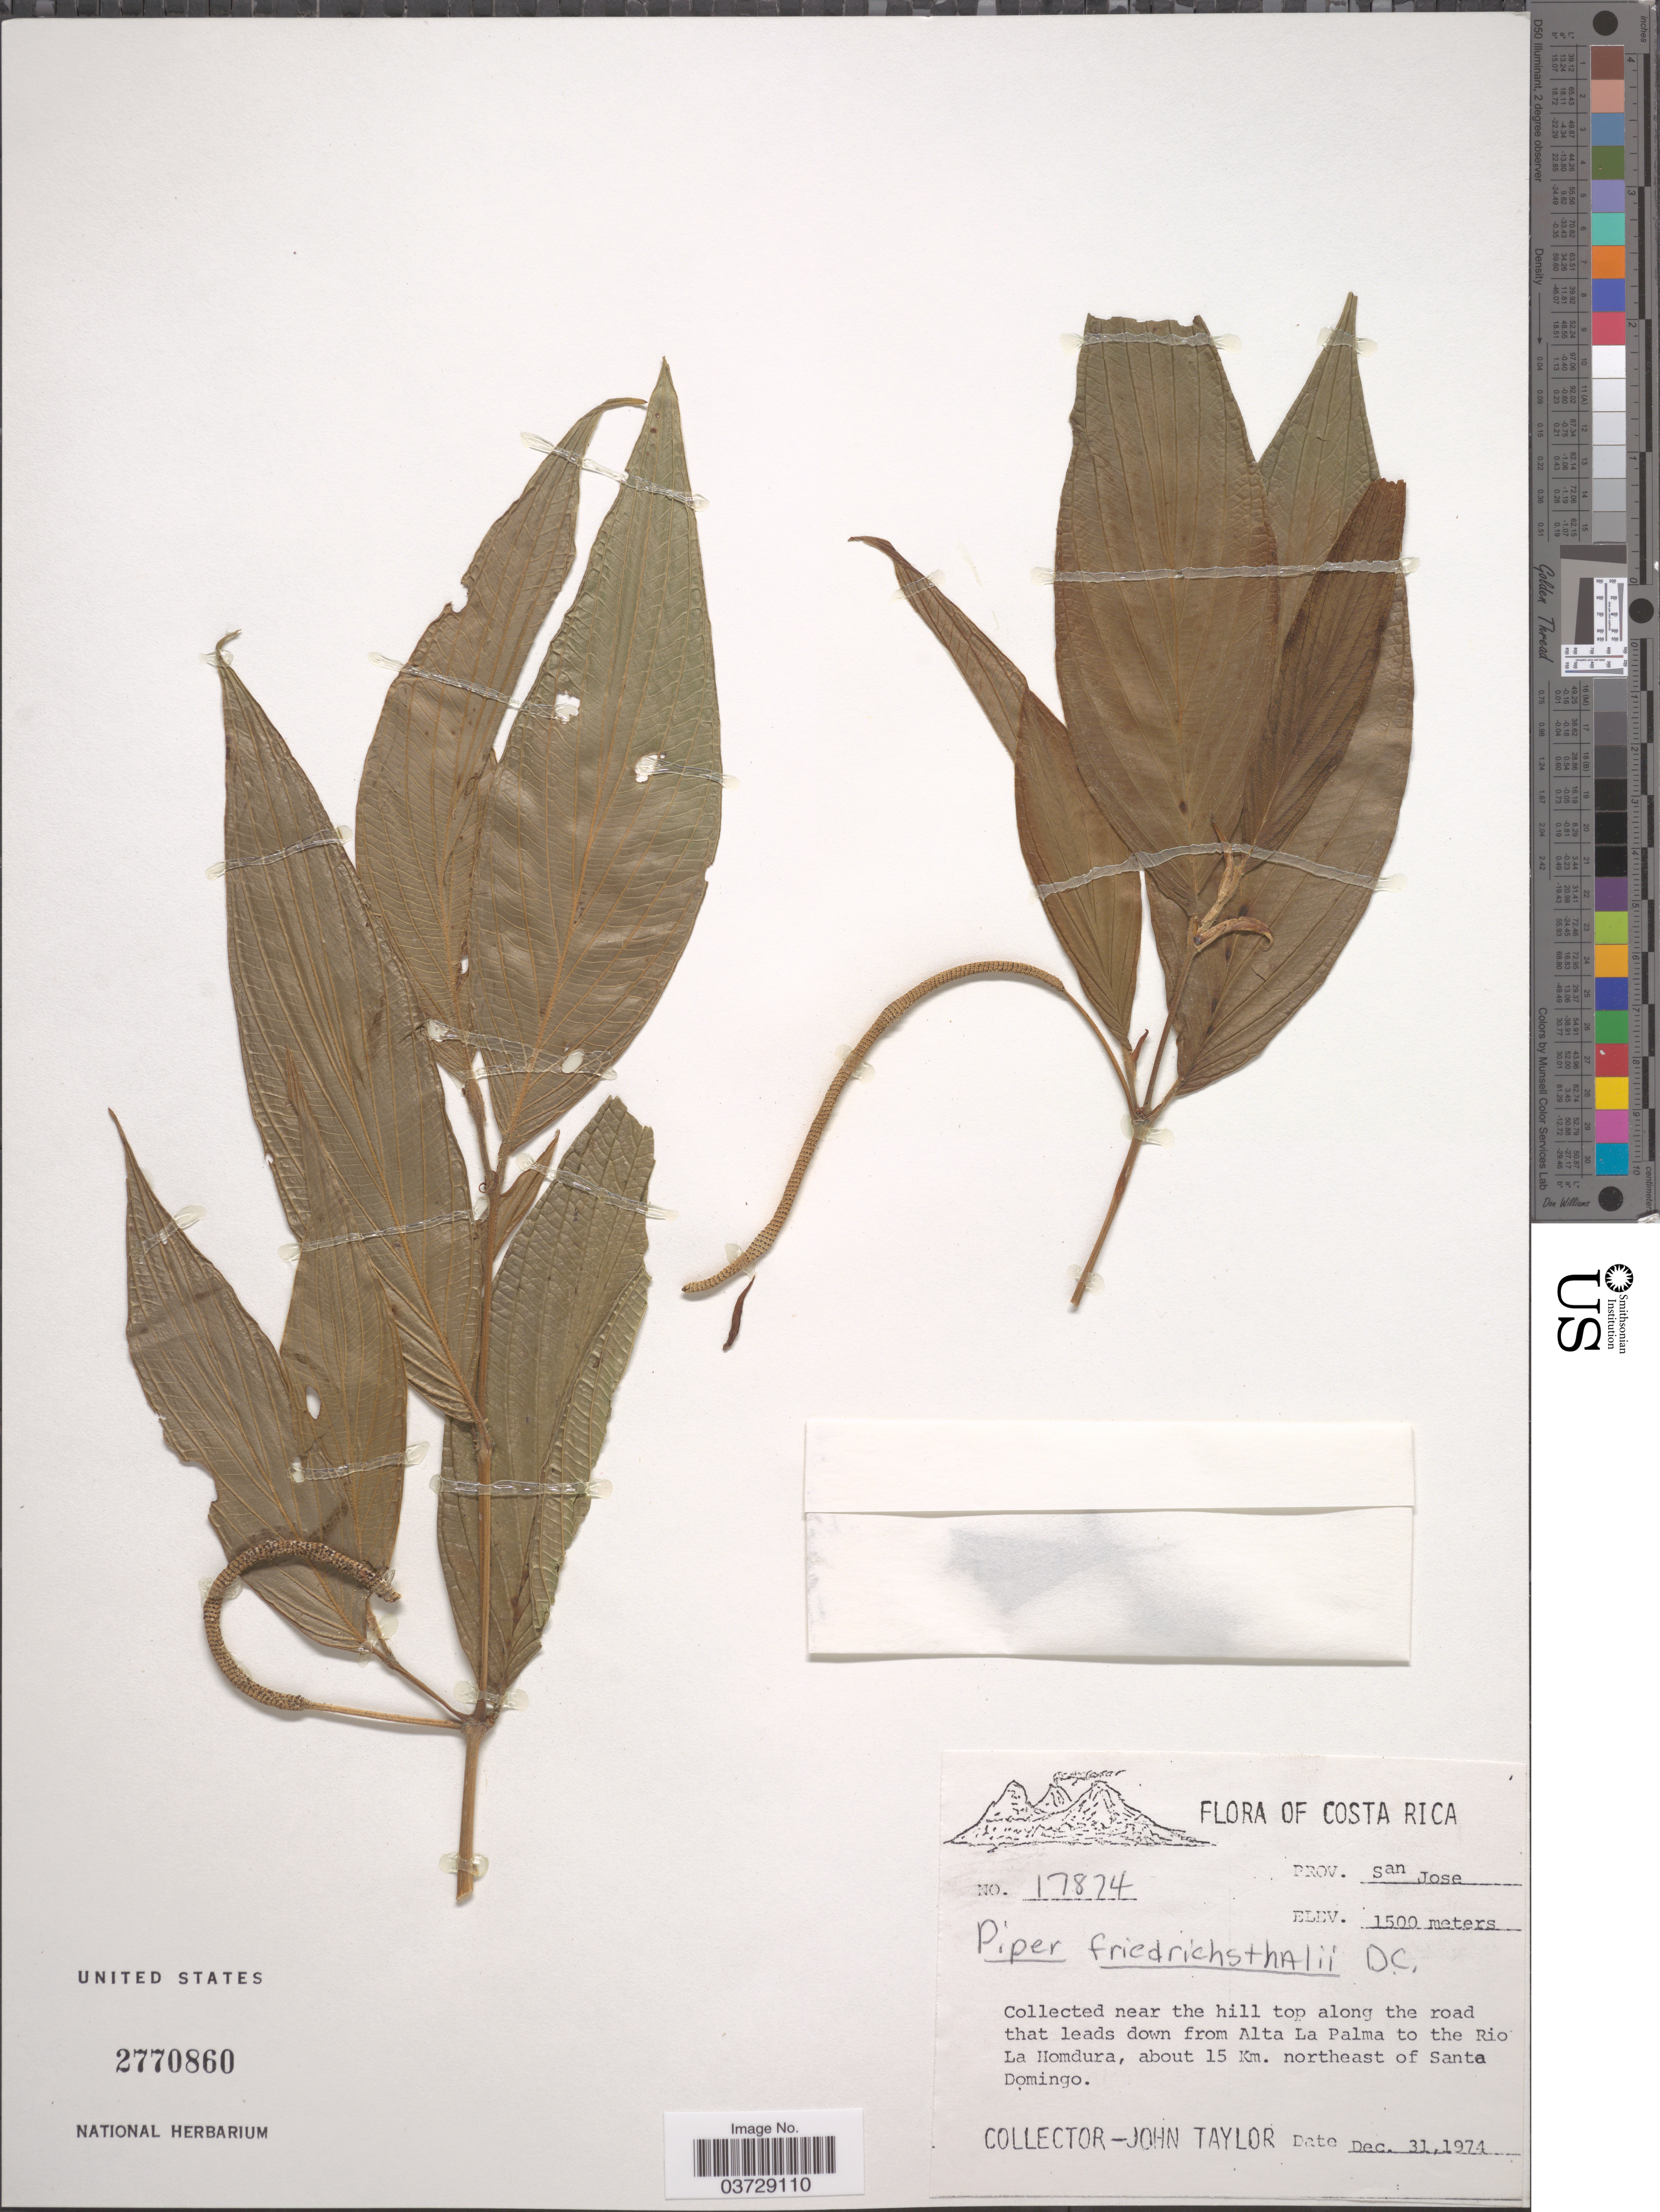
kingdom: Plantae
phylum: Tracheophyta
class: Magnoliopsida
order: Piperales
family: Piperaceae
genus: Piper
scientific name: Piper friedrichsthalii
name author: C. DC.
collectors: J. Taylor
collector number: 17874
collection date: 1974-12-31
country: Costa Rica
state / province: San José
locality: Near the hill top along the road that leads down from Alta La Palma to the Rio la Homdura, about 15 Km. northeast of Santa Domingo.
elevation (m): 1500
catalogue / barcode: US 2770860